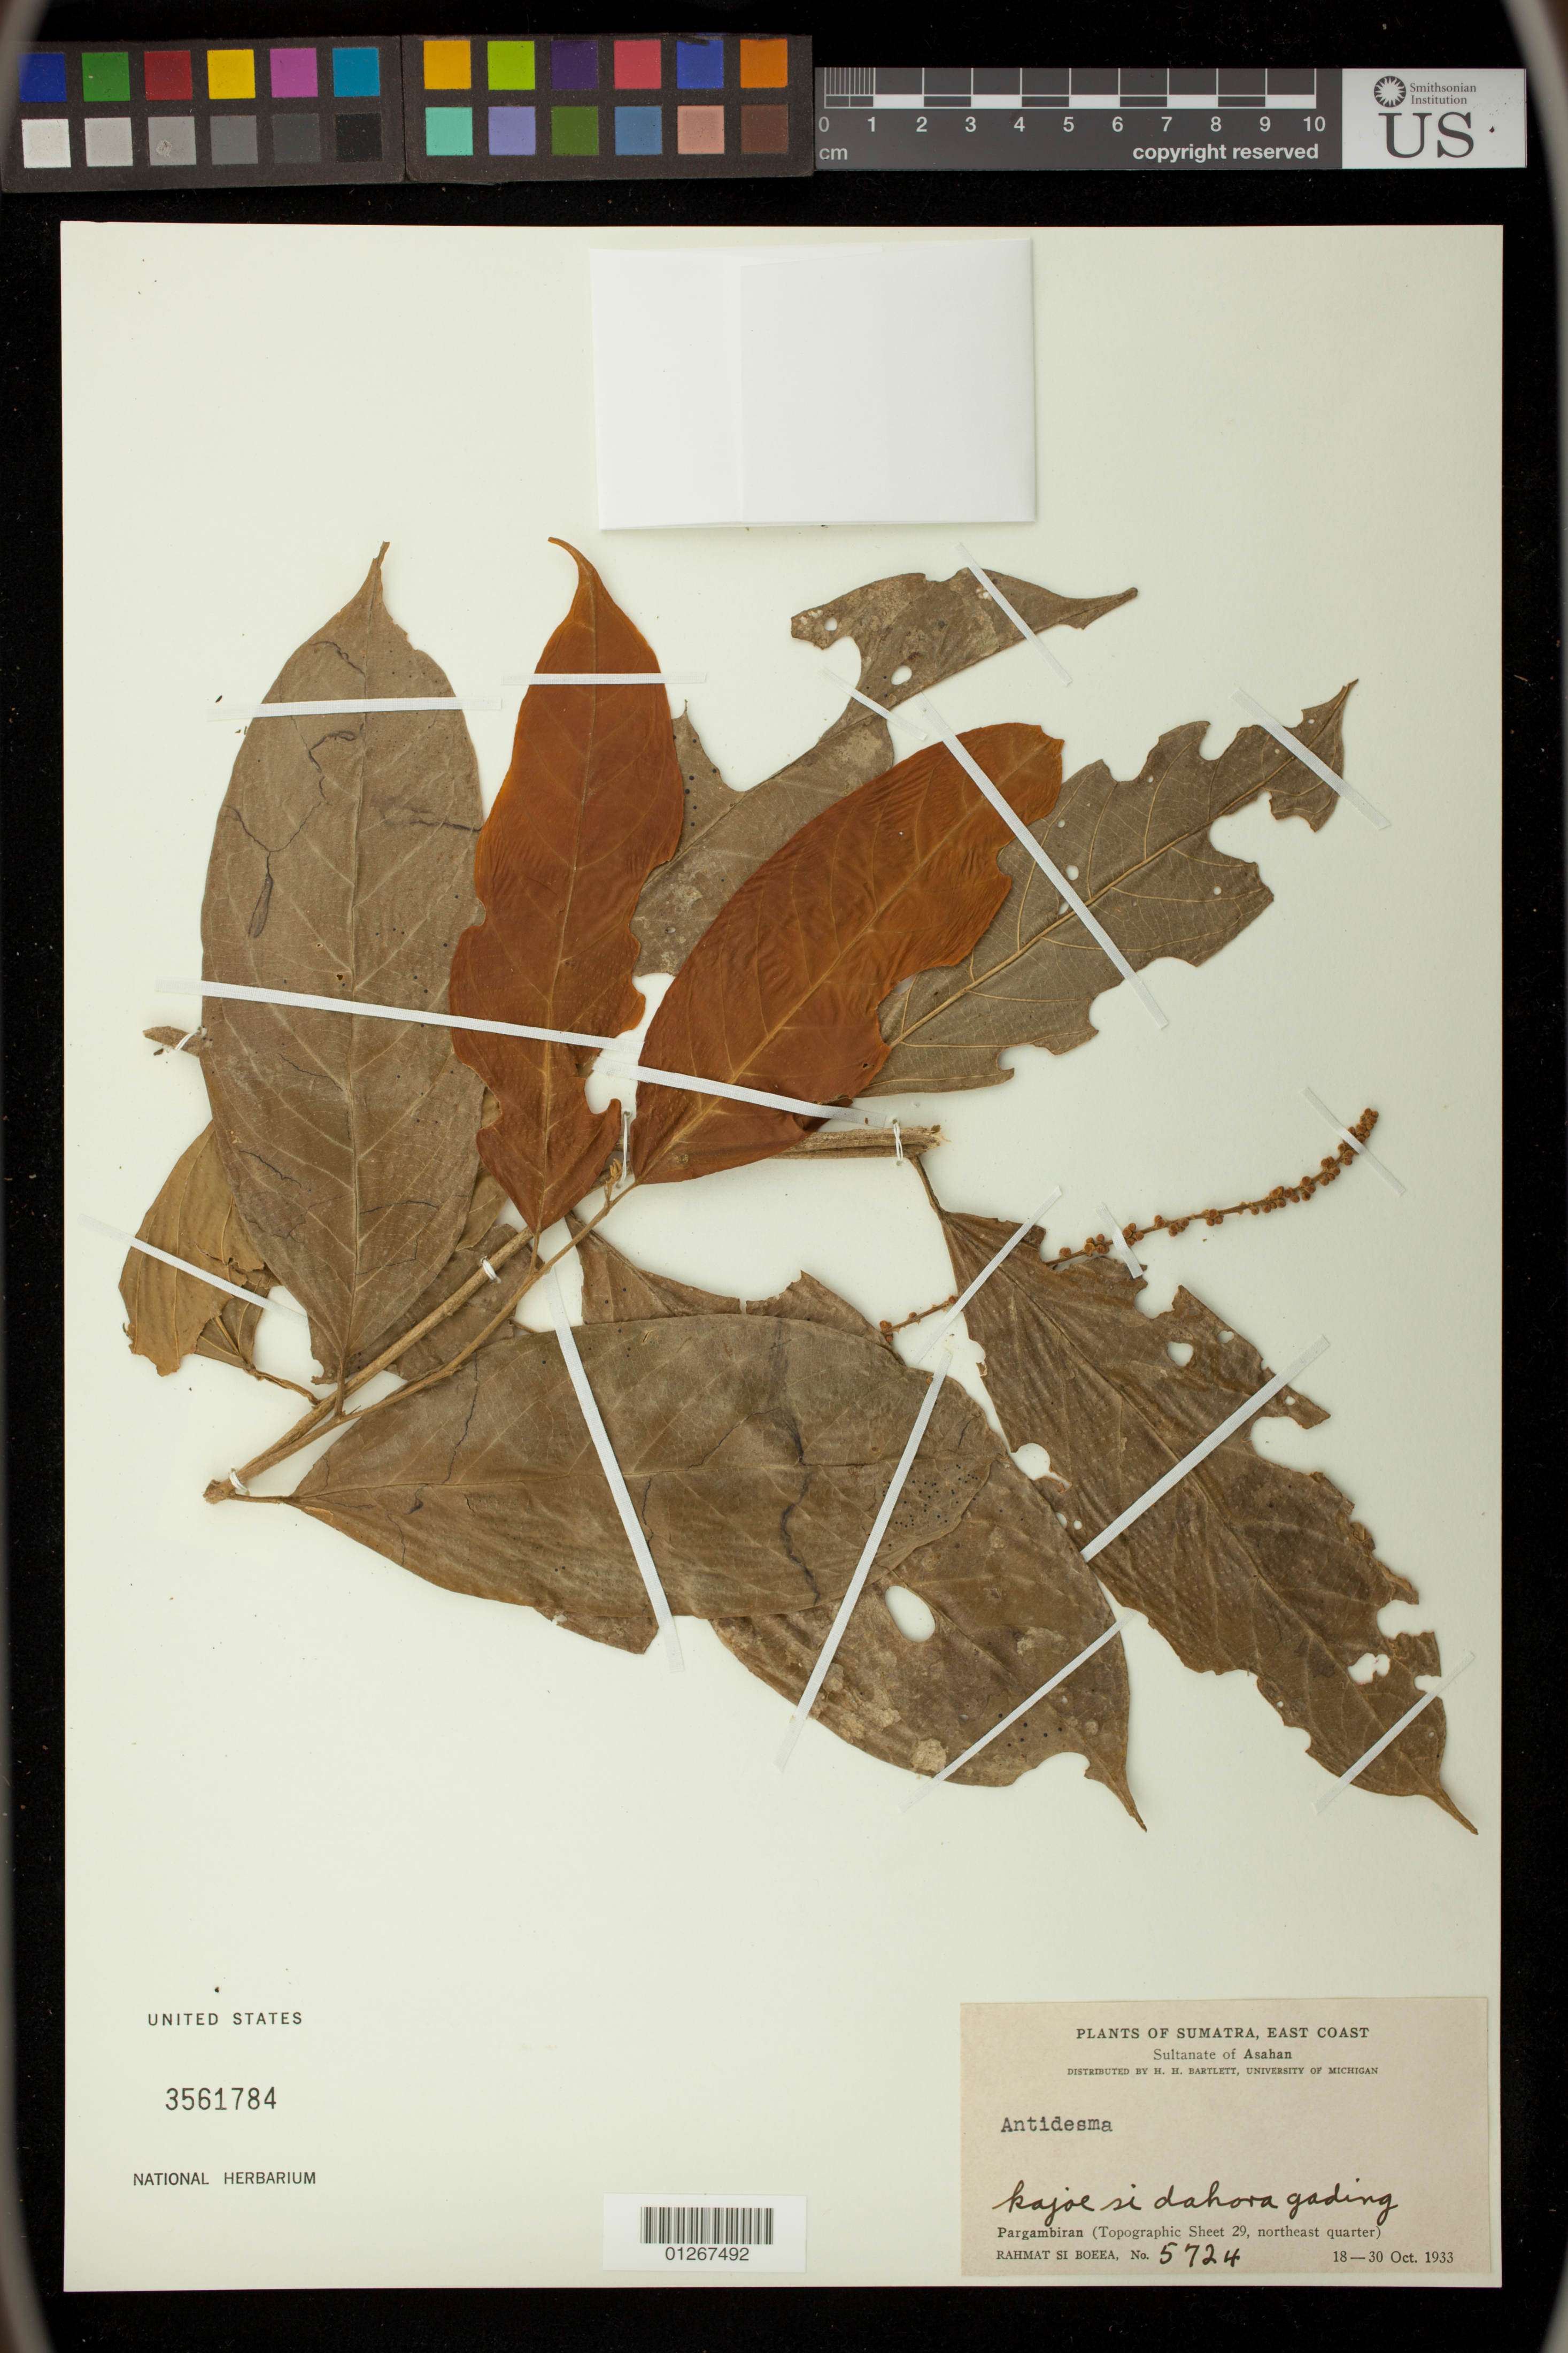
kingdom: Plantae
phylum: Tracheophyta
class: Magnoliopsida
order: Malpighiales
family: Phyllanthaceae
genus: Antidesma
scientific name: Antidesma sp.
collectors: Rahmat Si Boeea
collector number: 5724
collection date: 1933-10-18/1933-10-30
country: Indonesia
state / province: Sumatra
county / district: Lampung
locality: Pargambiran, Asahan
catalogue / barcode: US 3561784